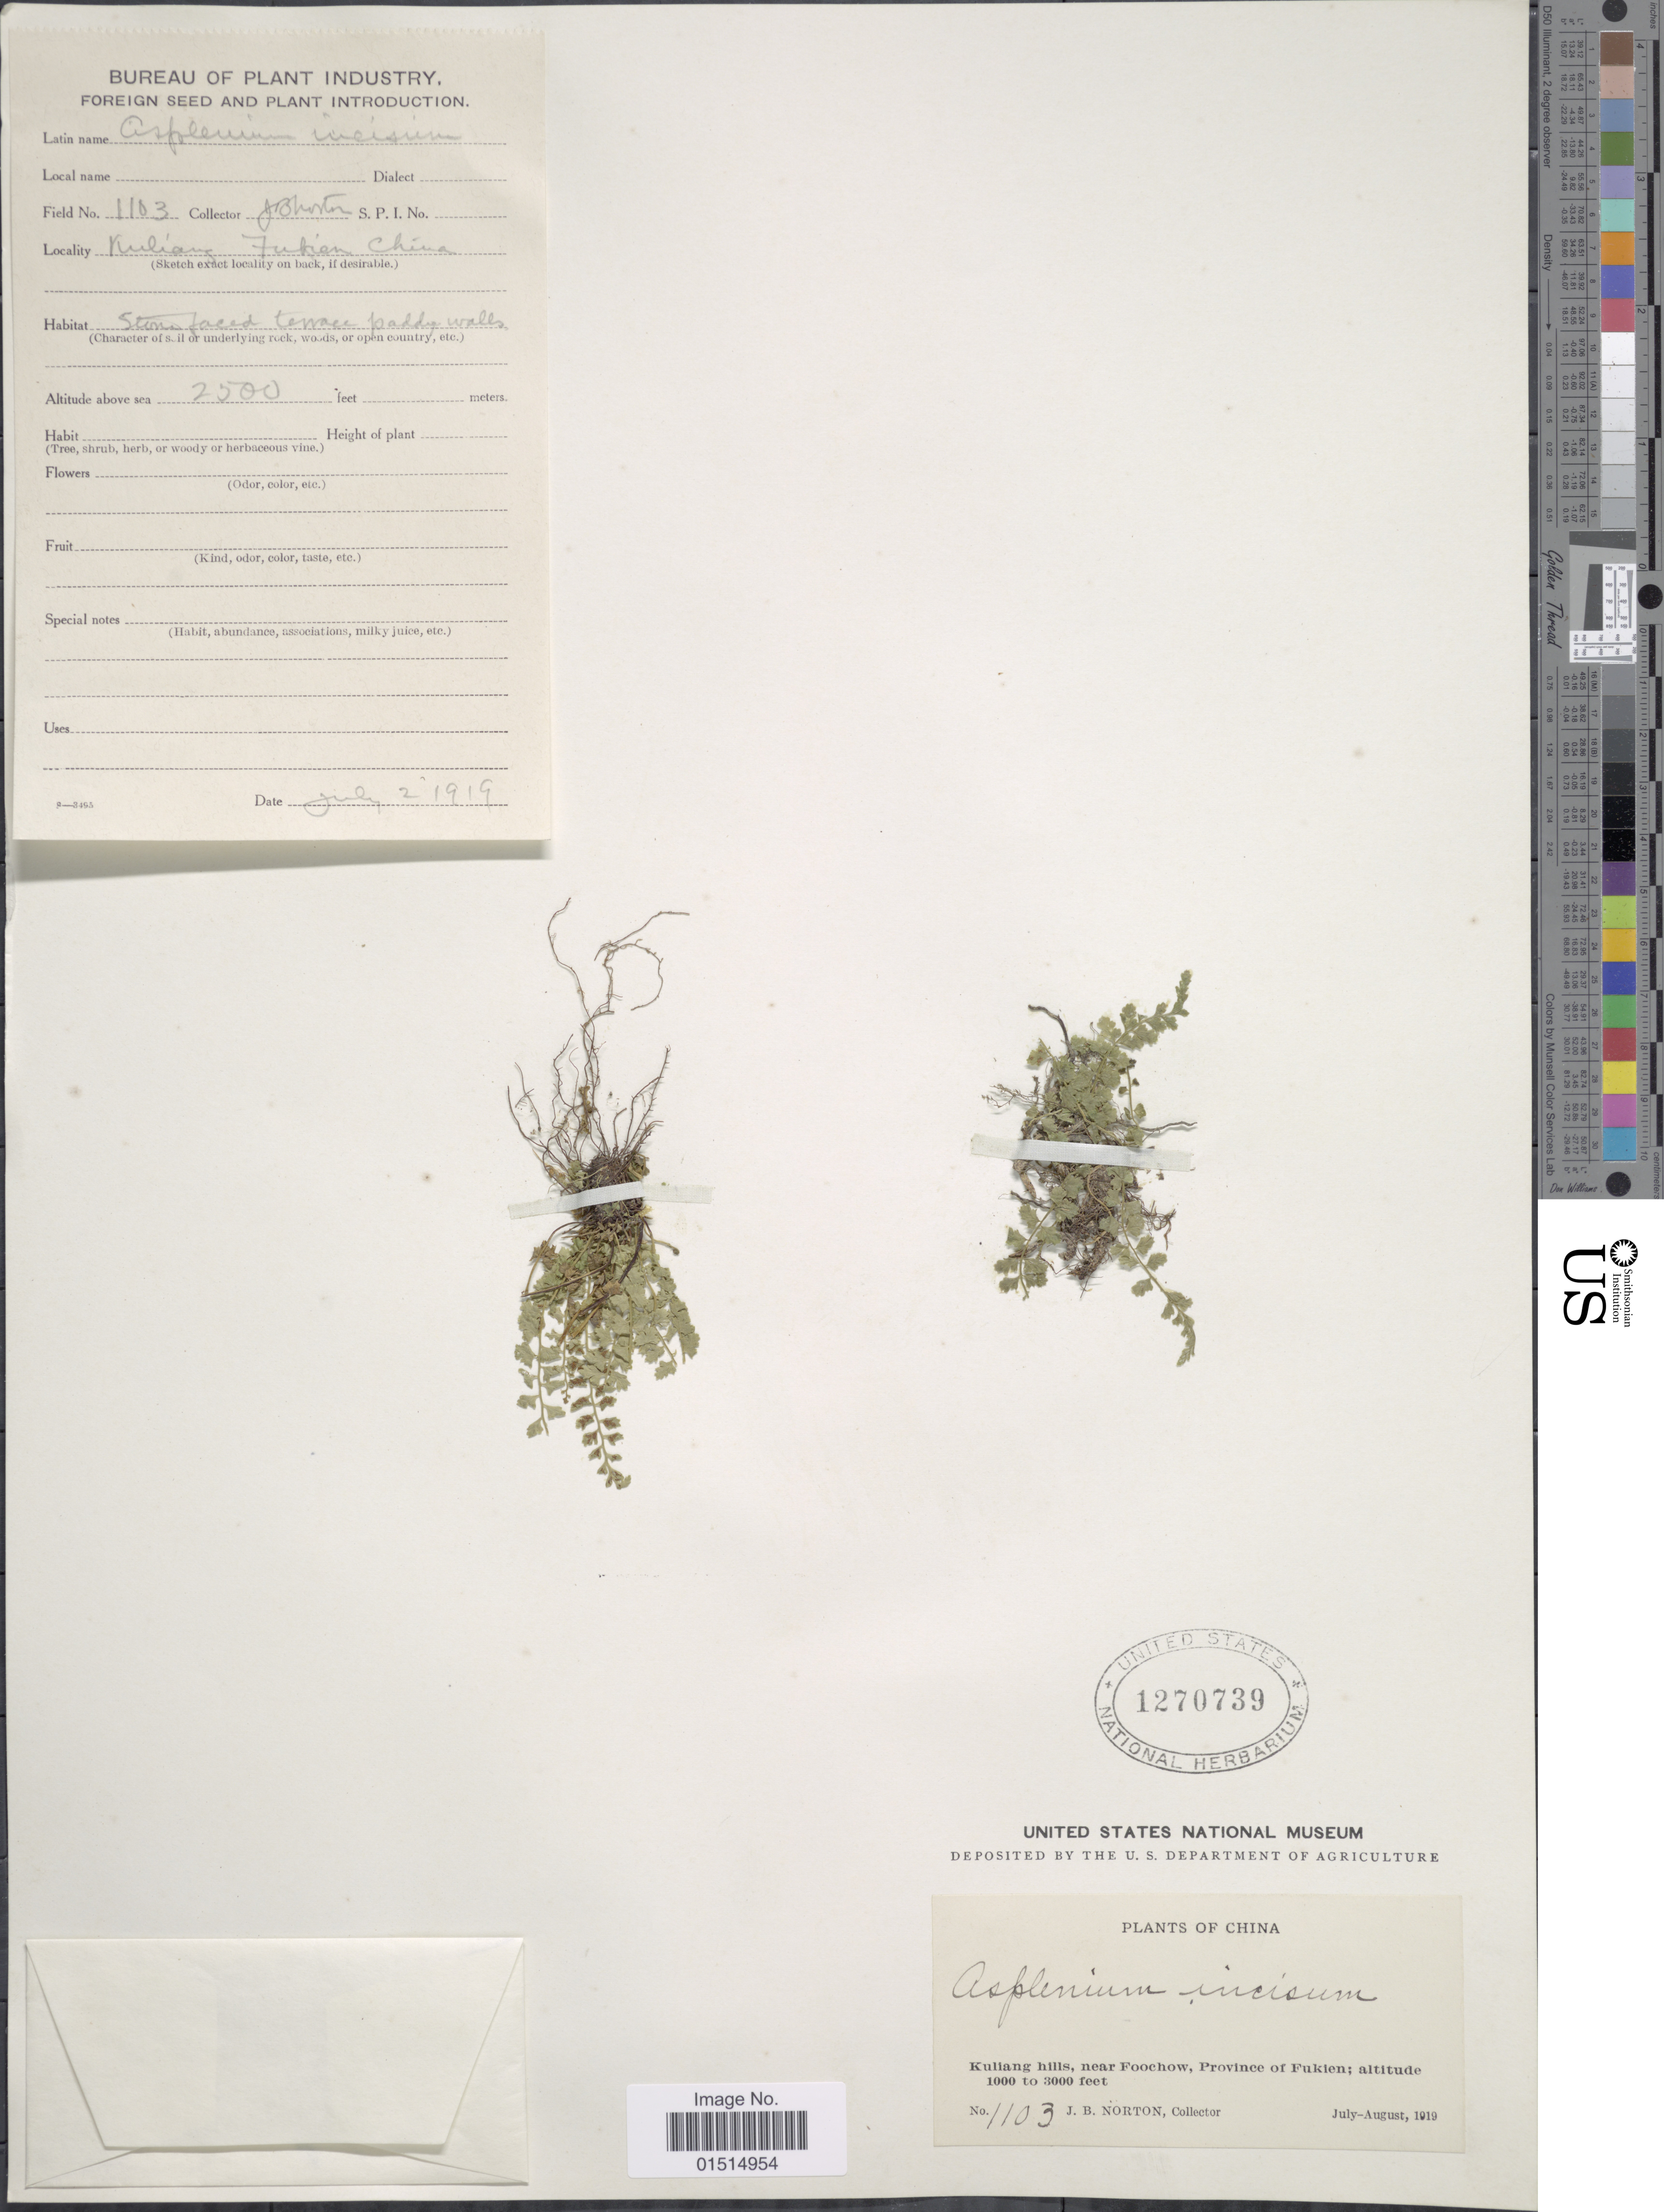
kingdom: Plantae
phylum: Tracheophyta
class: Polypodiopsida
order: Polypodiales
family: Aspleniaceae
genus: Asplenium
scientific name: Asplenium incisum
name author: Thunb.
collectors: J. B. Norton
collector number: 1103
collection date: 1919-07/1919-08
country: China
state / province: Fujian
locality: Kuliang hills, near Foochow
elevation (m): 305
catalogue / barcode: US 1270739